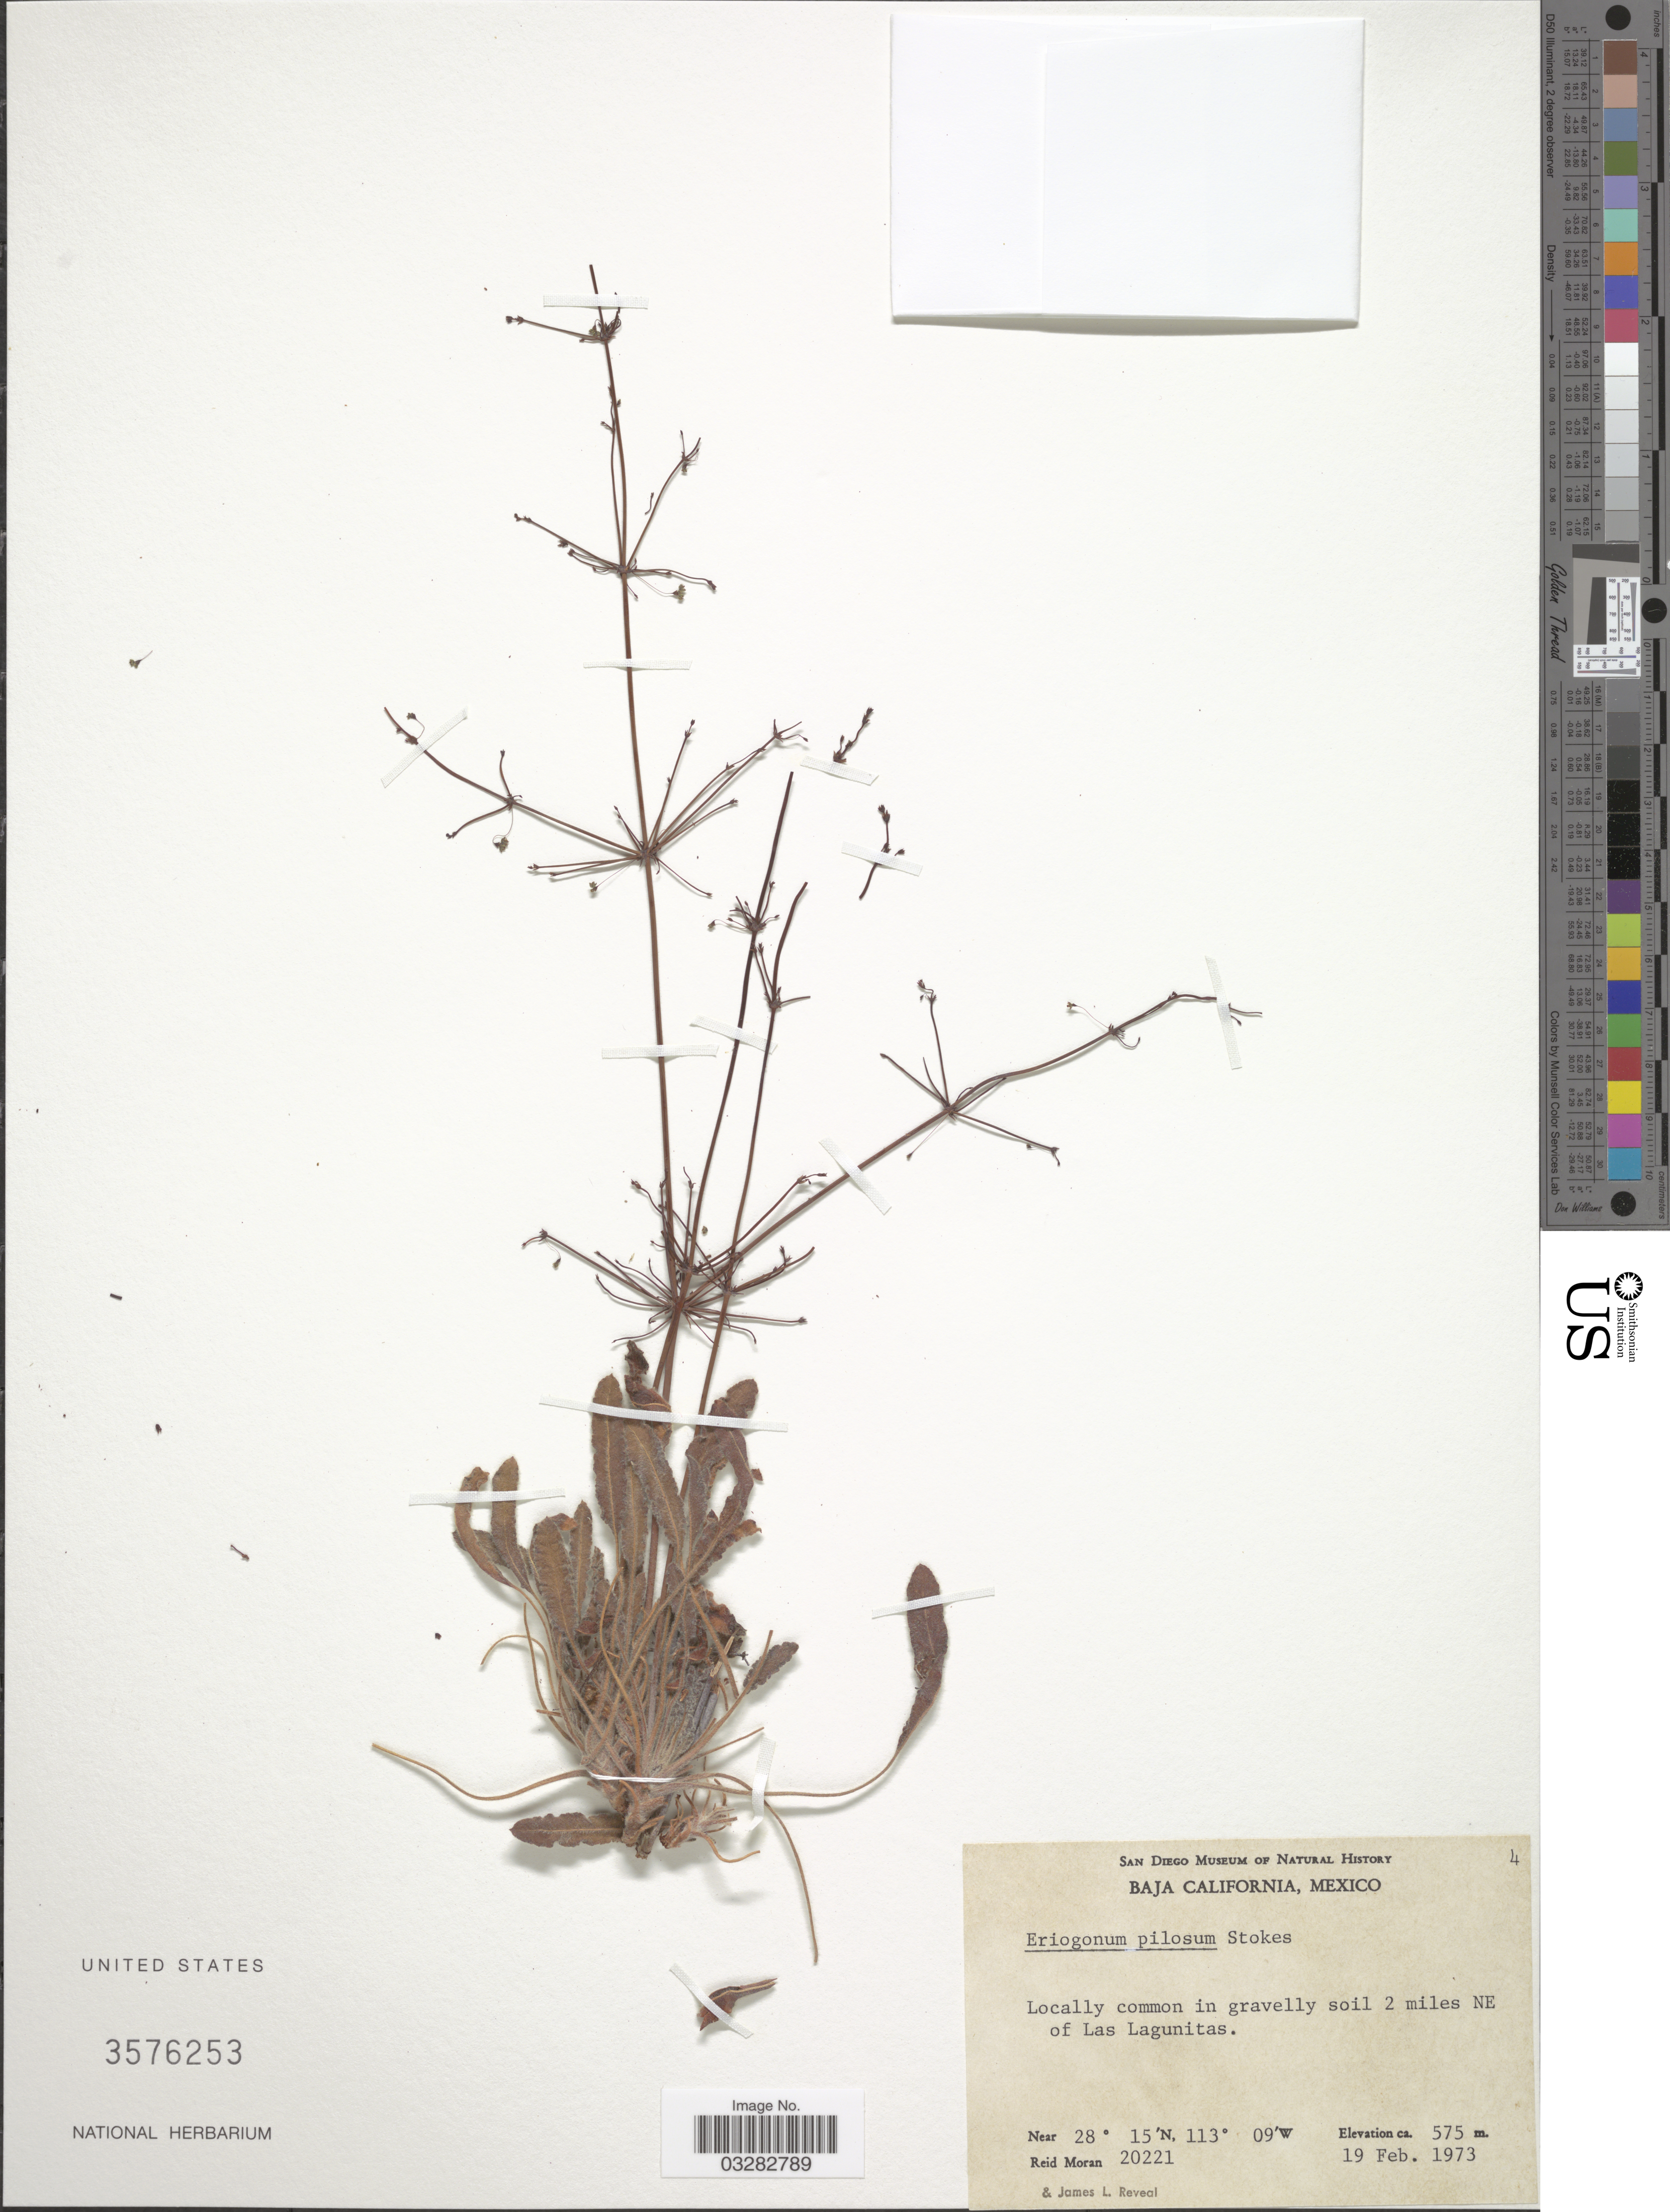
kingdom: Plantae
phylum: Tracheophyta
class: Magnoliopsida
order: Caryophyllales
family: Polygonaceae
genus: Eriogonum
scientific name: Eriogonum pilosum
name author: S. Stokes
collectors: R. V. Moran & J. L. Reveal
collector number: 20221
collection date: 1973-02-19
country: Mexico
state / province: Baja California Norte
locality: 2 miles NE of Las Lagunitas.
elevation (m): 575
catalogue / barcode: US 3576253